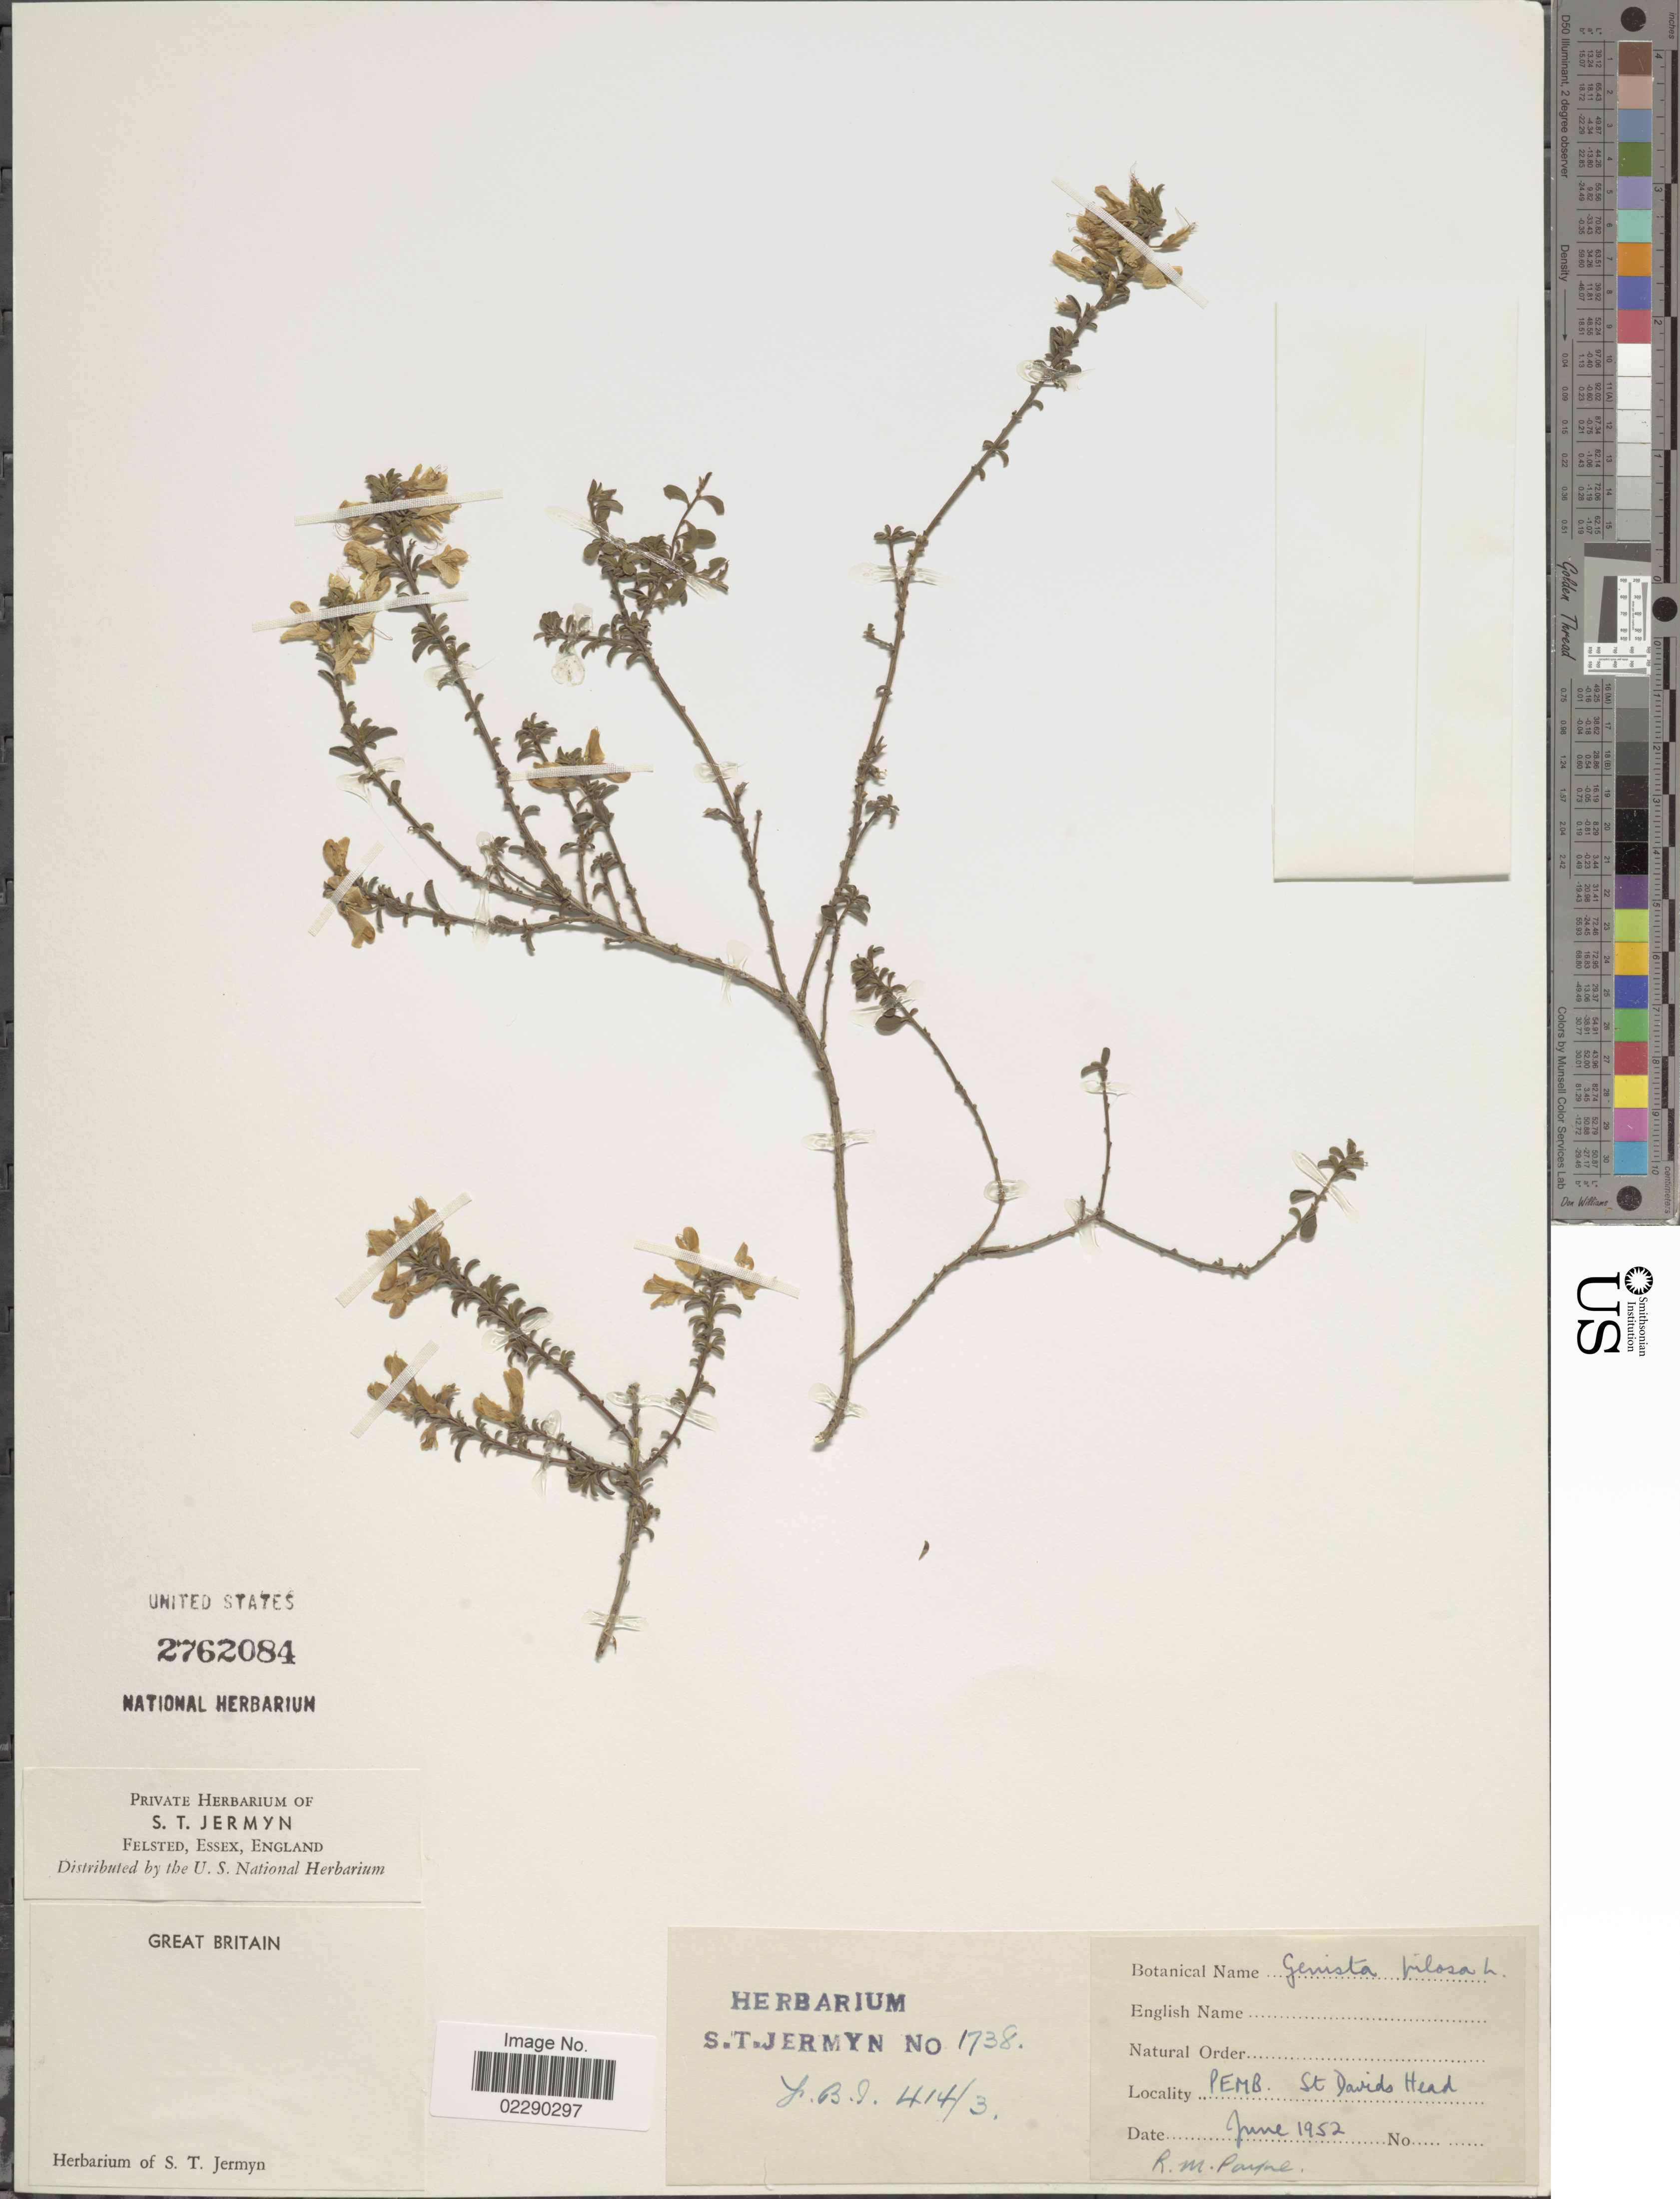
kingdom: Plantae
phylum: Tracheophyta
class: Magnoliopsida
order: Fabales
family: Fabaceae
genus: Genista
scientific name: Genista pilosa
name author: L.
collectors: R. Payne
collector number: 1738?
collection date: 1952-06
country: United Kingdom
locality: Great Britain, PEmb, St. Davids Head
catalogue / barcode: US 2762084